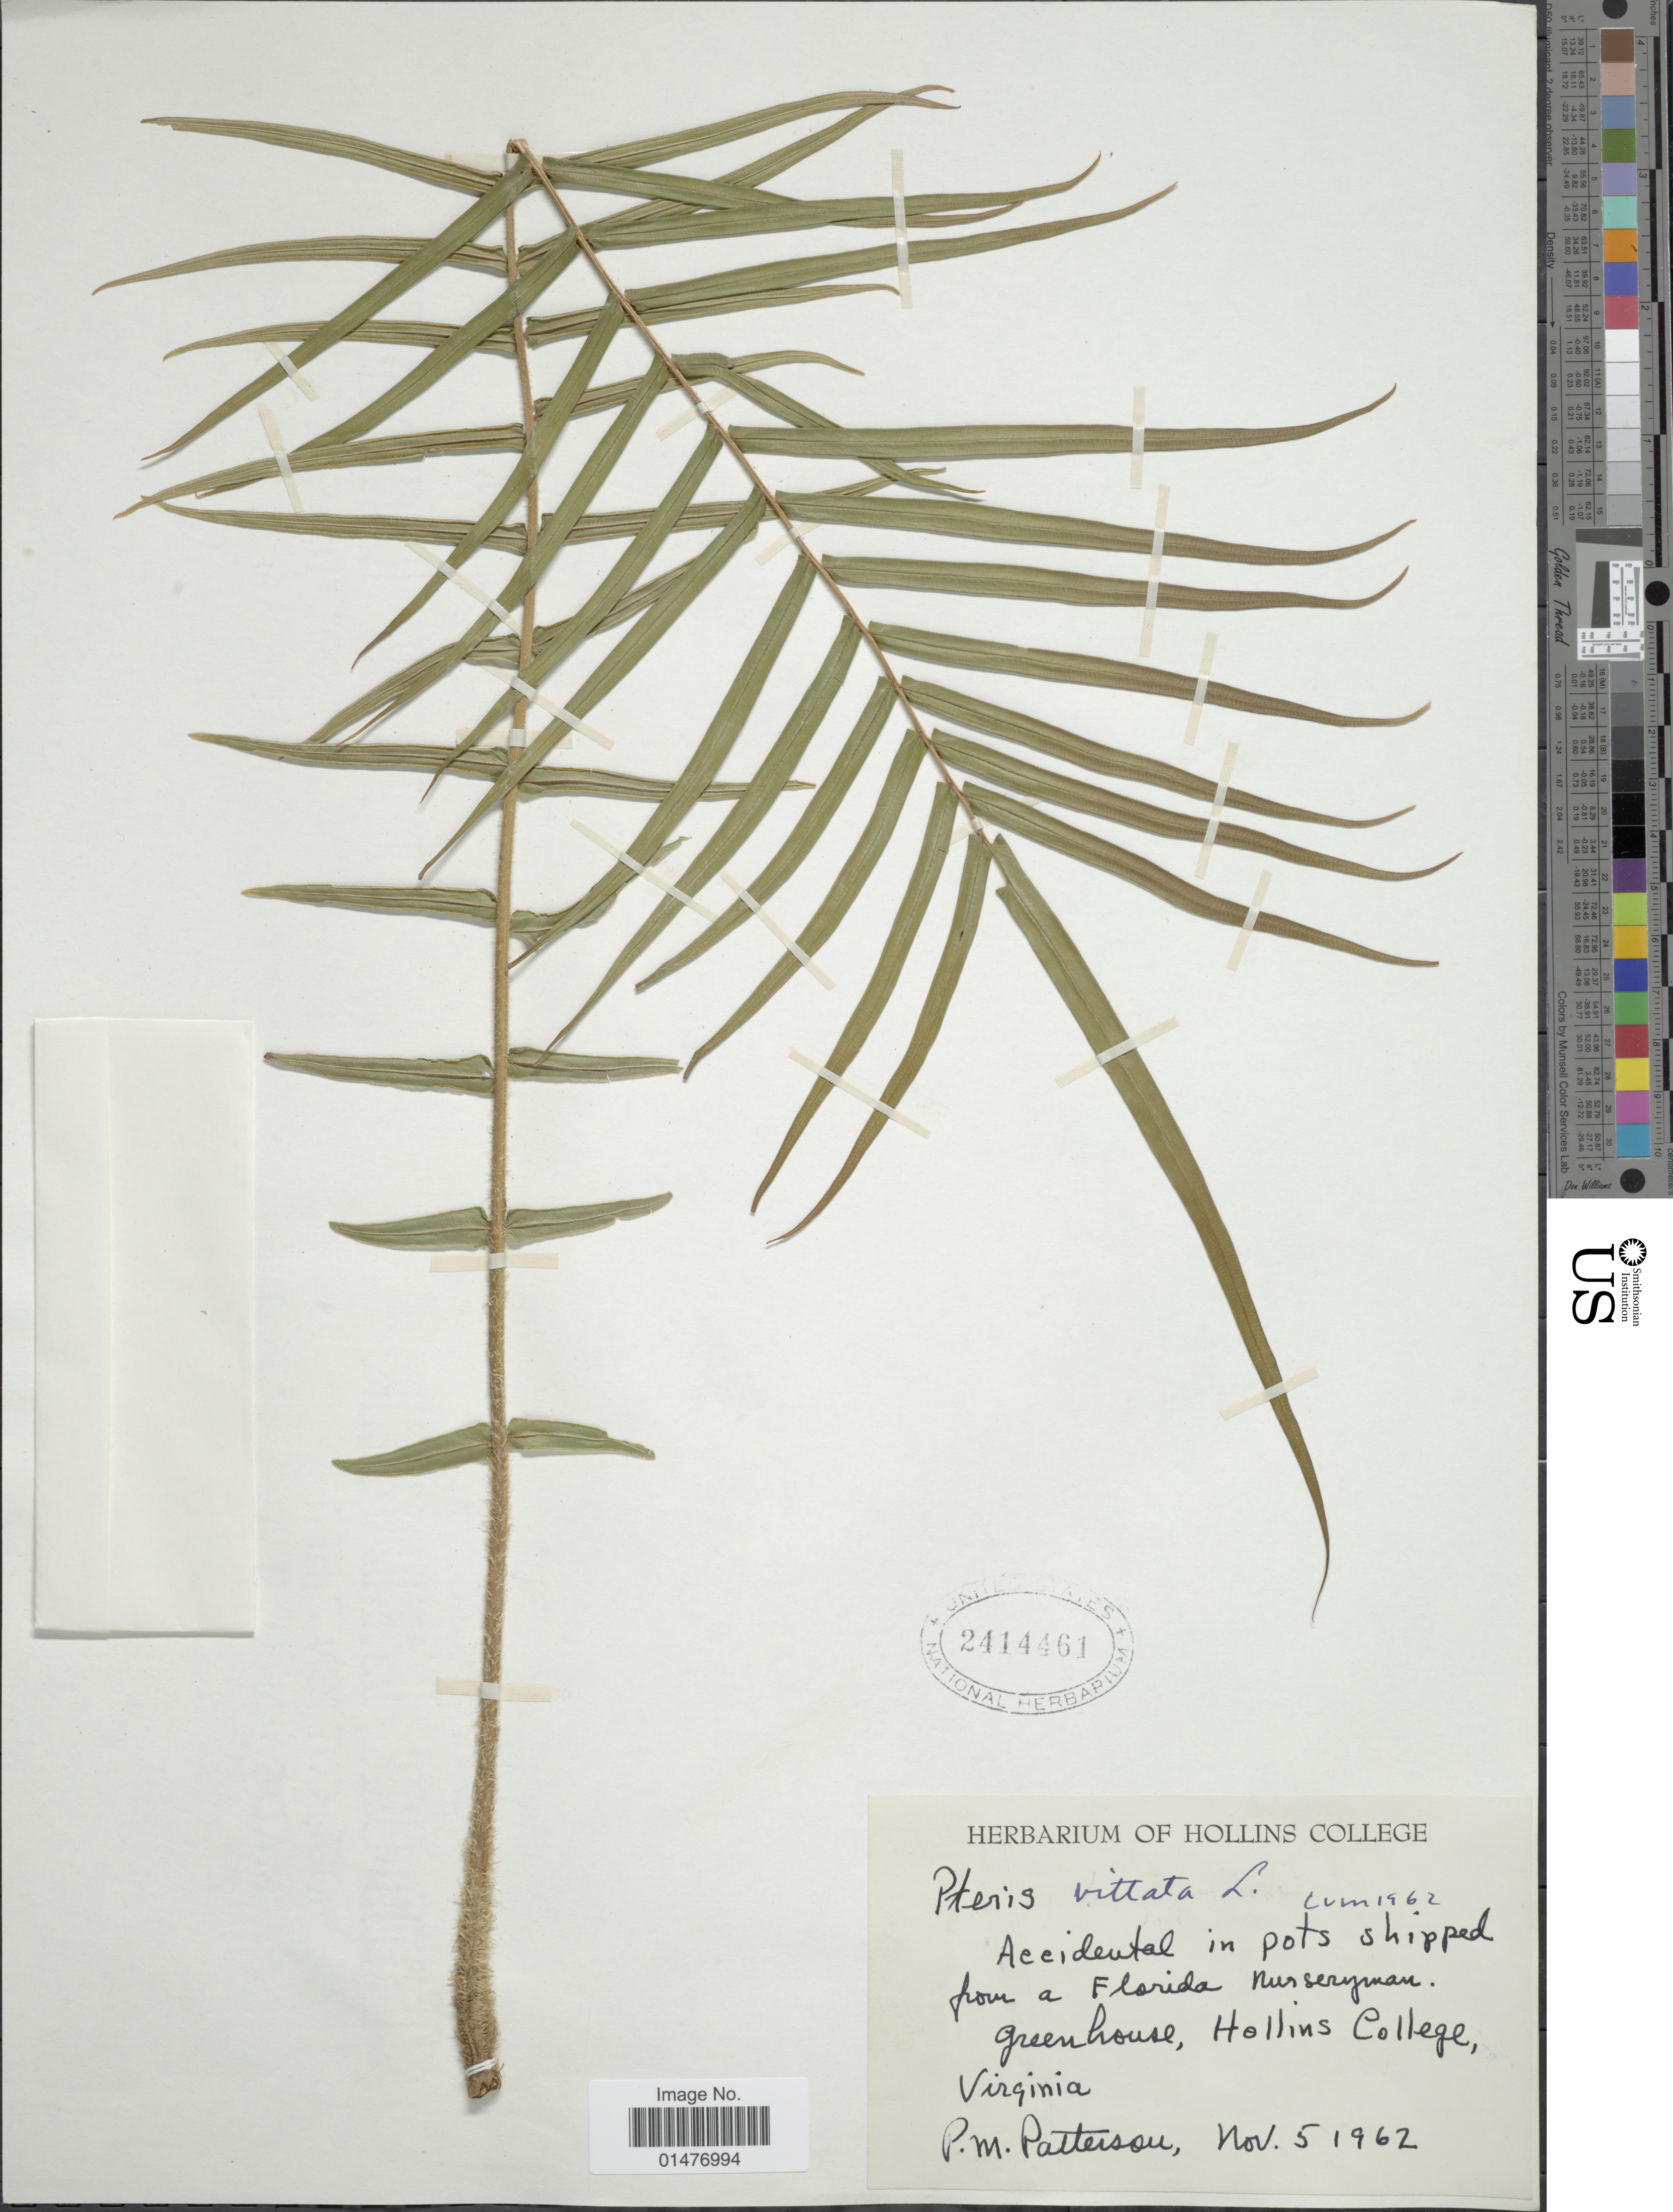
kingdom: Plantae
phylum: Tracheophyta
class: Polypodiopsida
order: Polypodiales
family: Pteridaceae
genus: Pteris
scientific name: Pteris vittata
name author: L.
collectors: P. Patterson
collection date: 1962-11-05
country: United States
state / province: Virginia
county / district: Roanoke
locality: Greenhouse, Hollins College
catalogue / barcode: US 2414461